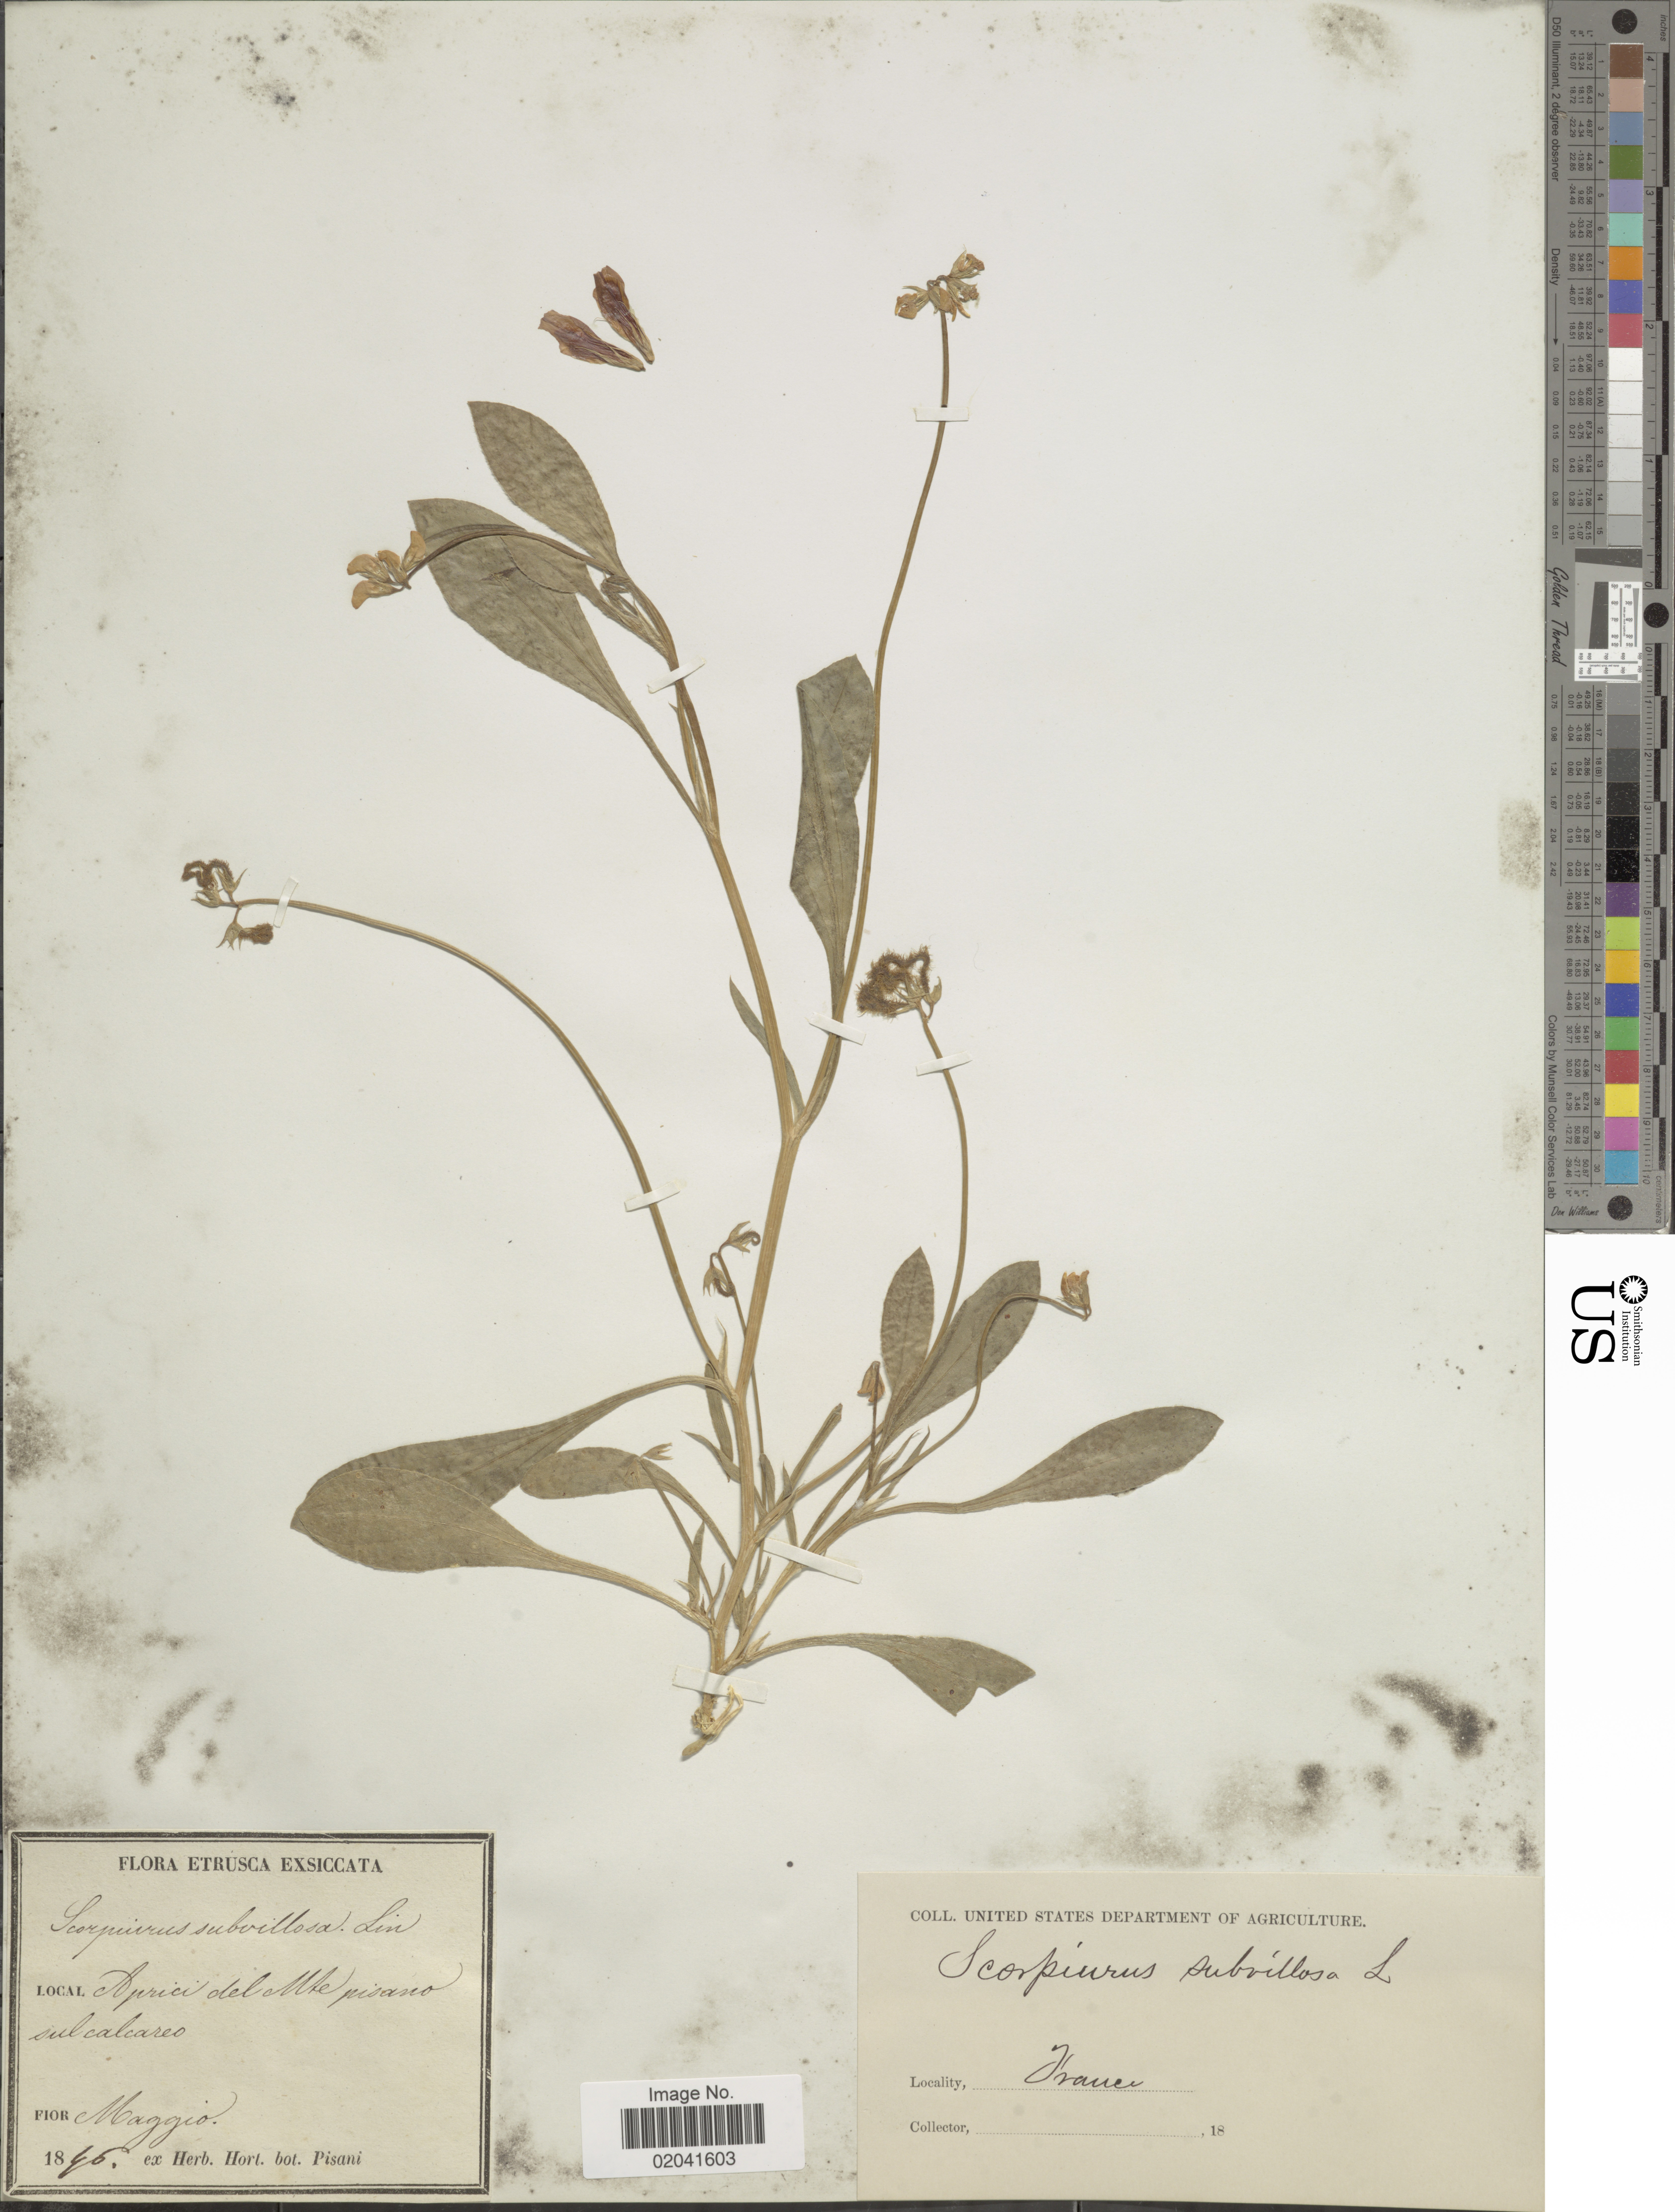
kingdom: Plantae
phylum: Tracheophyta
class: Magnoliopsida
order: Fabales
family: Fabaceae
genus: Scorpiurus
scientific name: Scorpiurus subvillosa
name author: L.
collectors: ex herb. Hort. Bot. Pisani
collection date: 1846-05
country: France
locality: Aprici del Mte pisano sul cacareo.